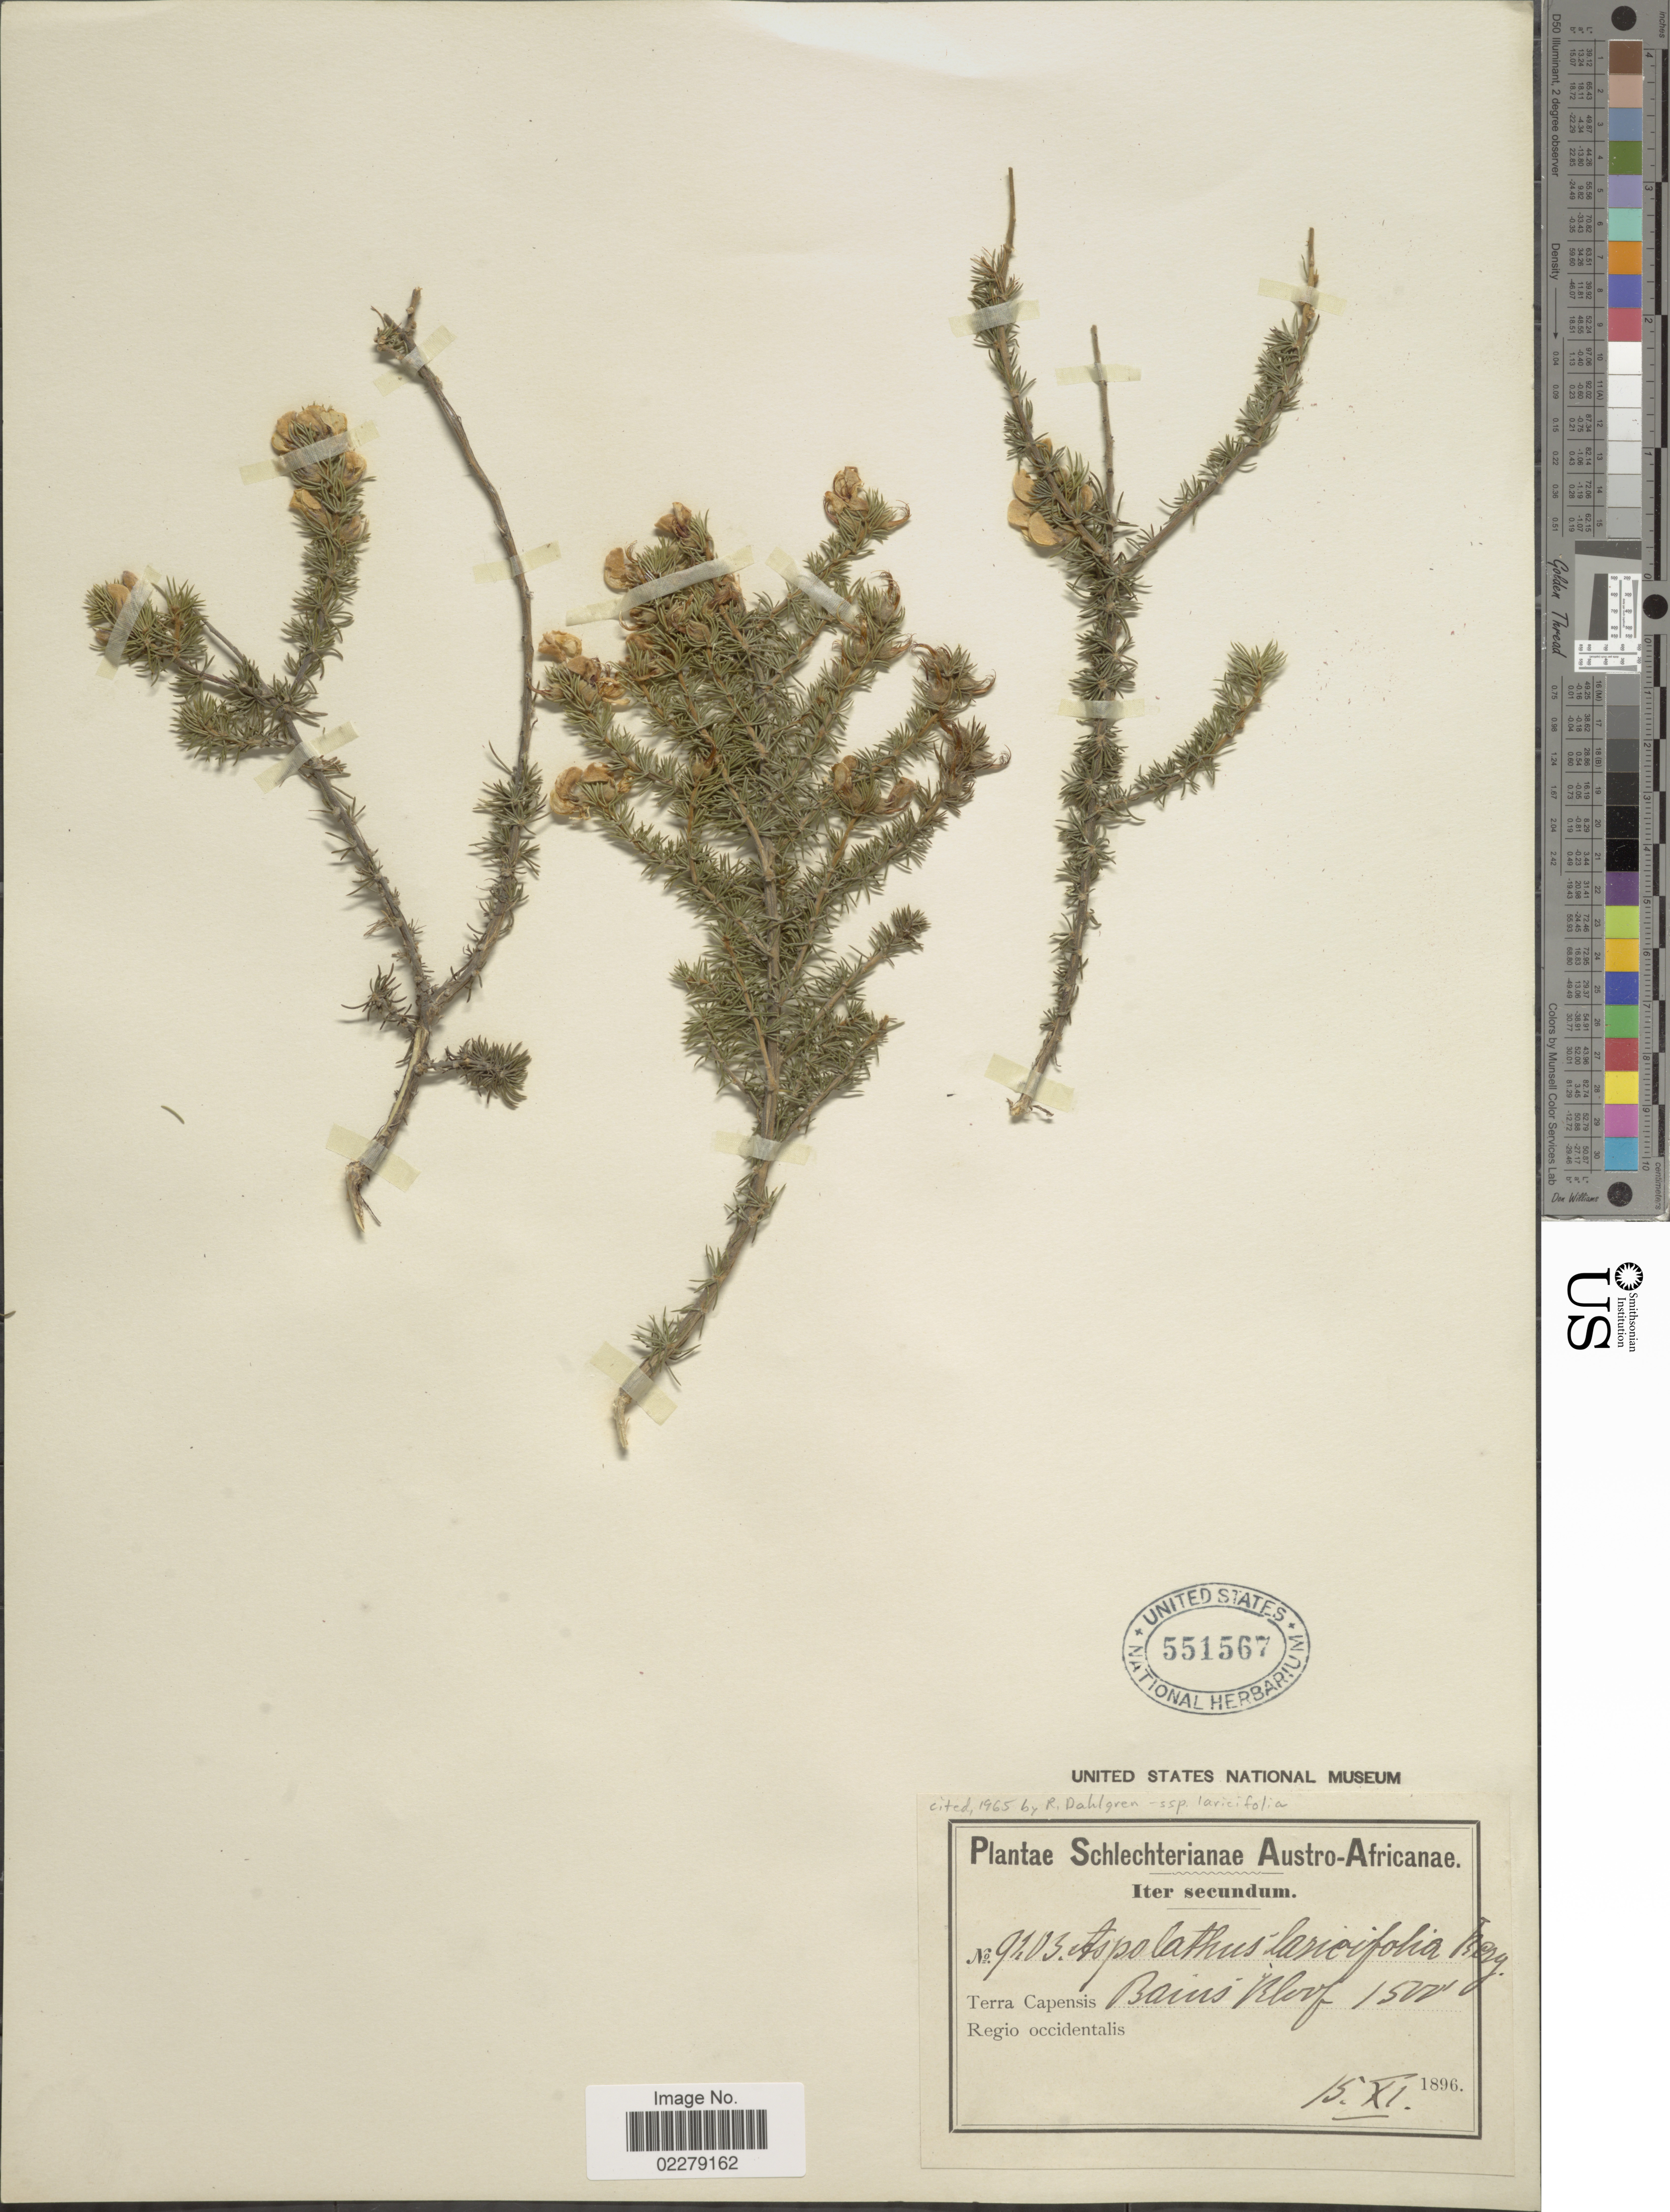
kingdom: Plantae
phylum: Tracheophyta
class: Magnoliopsida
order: Fabales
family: Fabaceae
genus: Aspalathus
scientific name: Aspalathus laricifolia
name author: P.J. Bergius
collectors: Schlechter, --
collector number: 9203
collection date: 1896-11-15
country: South Africa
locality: Austro- Africanae. Terra Capensis Regio occidentalis, Bains Kloof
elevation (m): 457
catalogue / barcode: US 551567